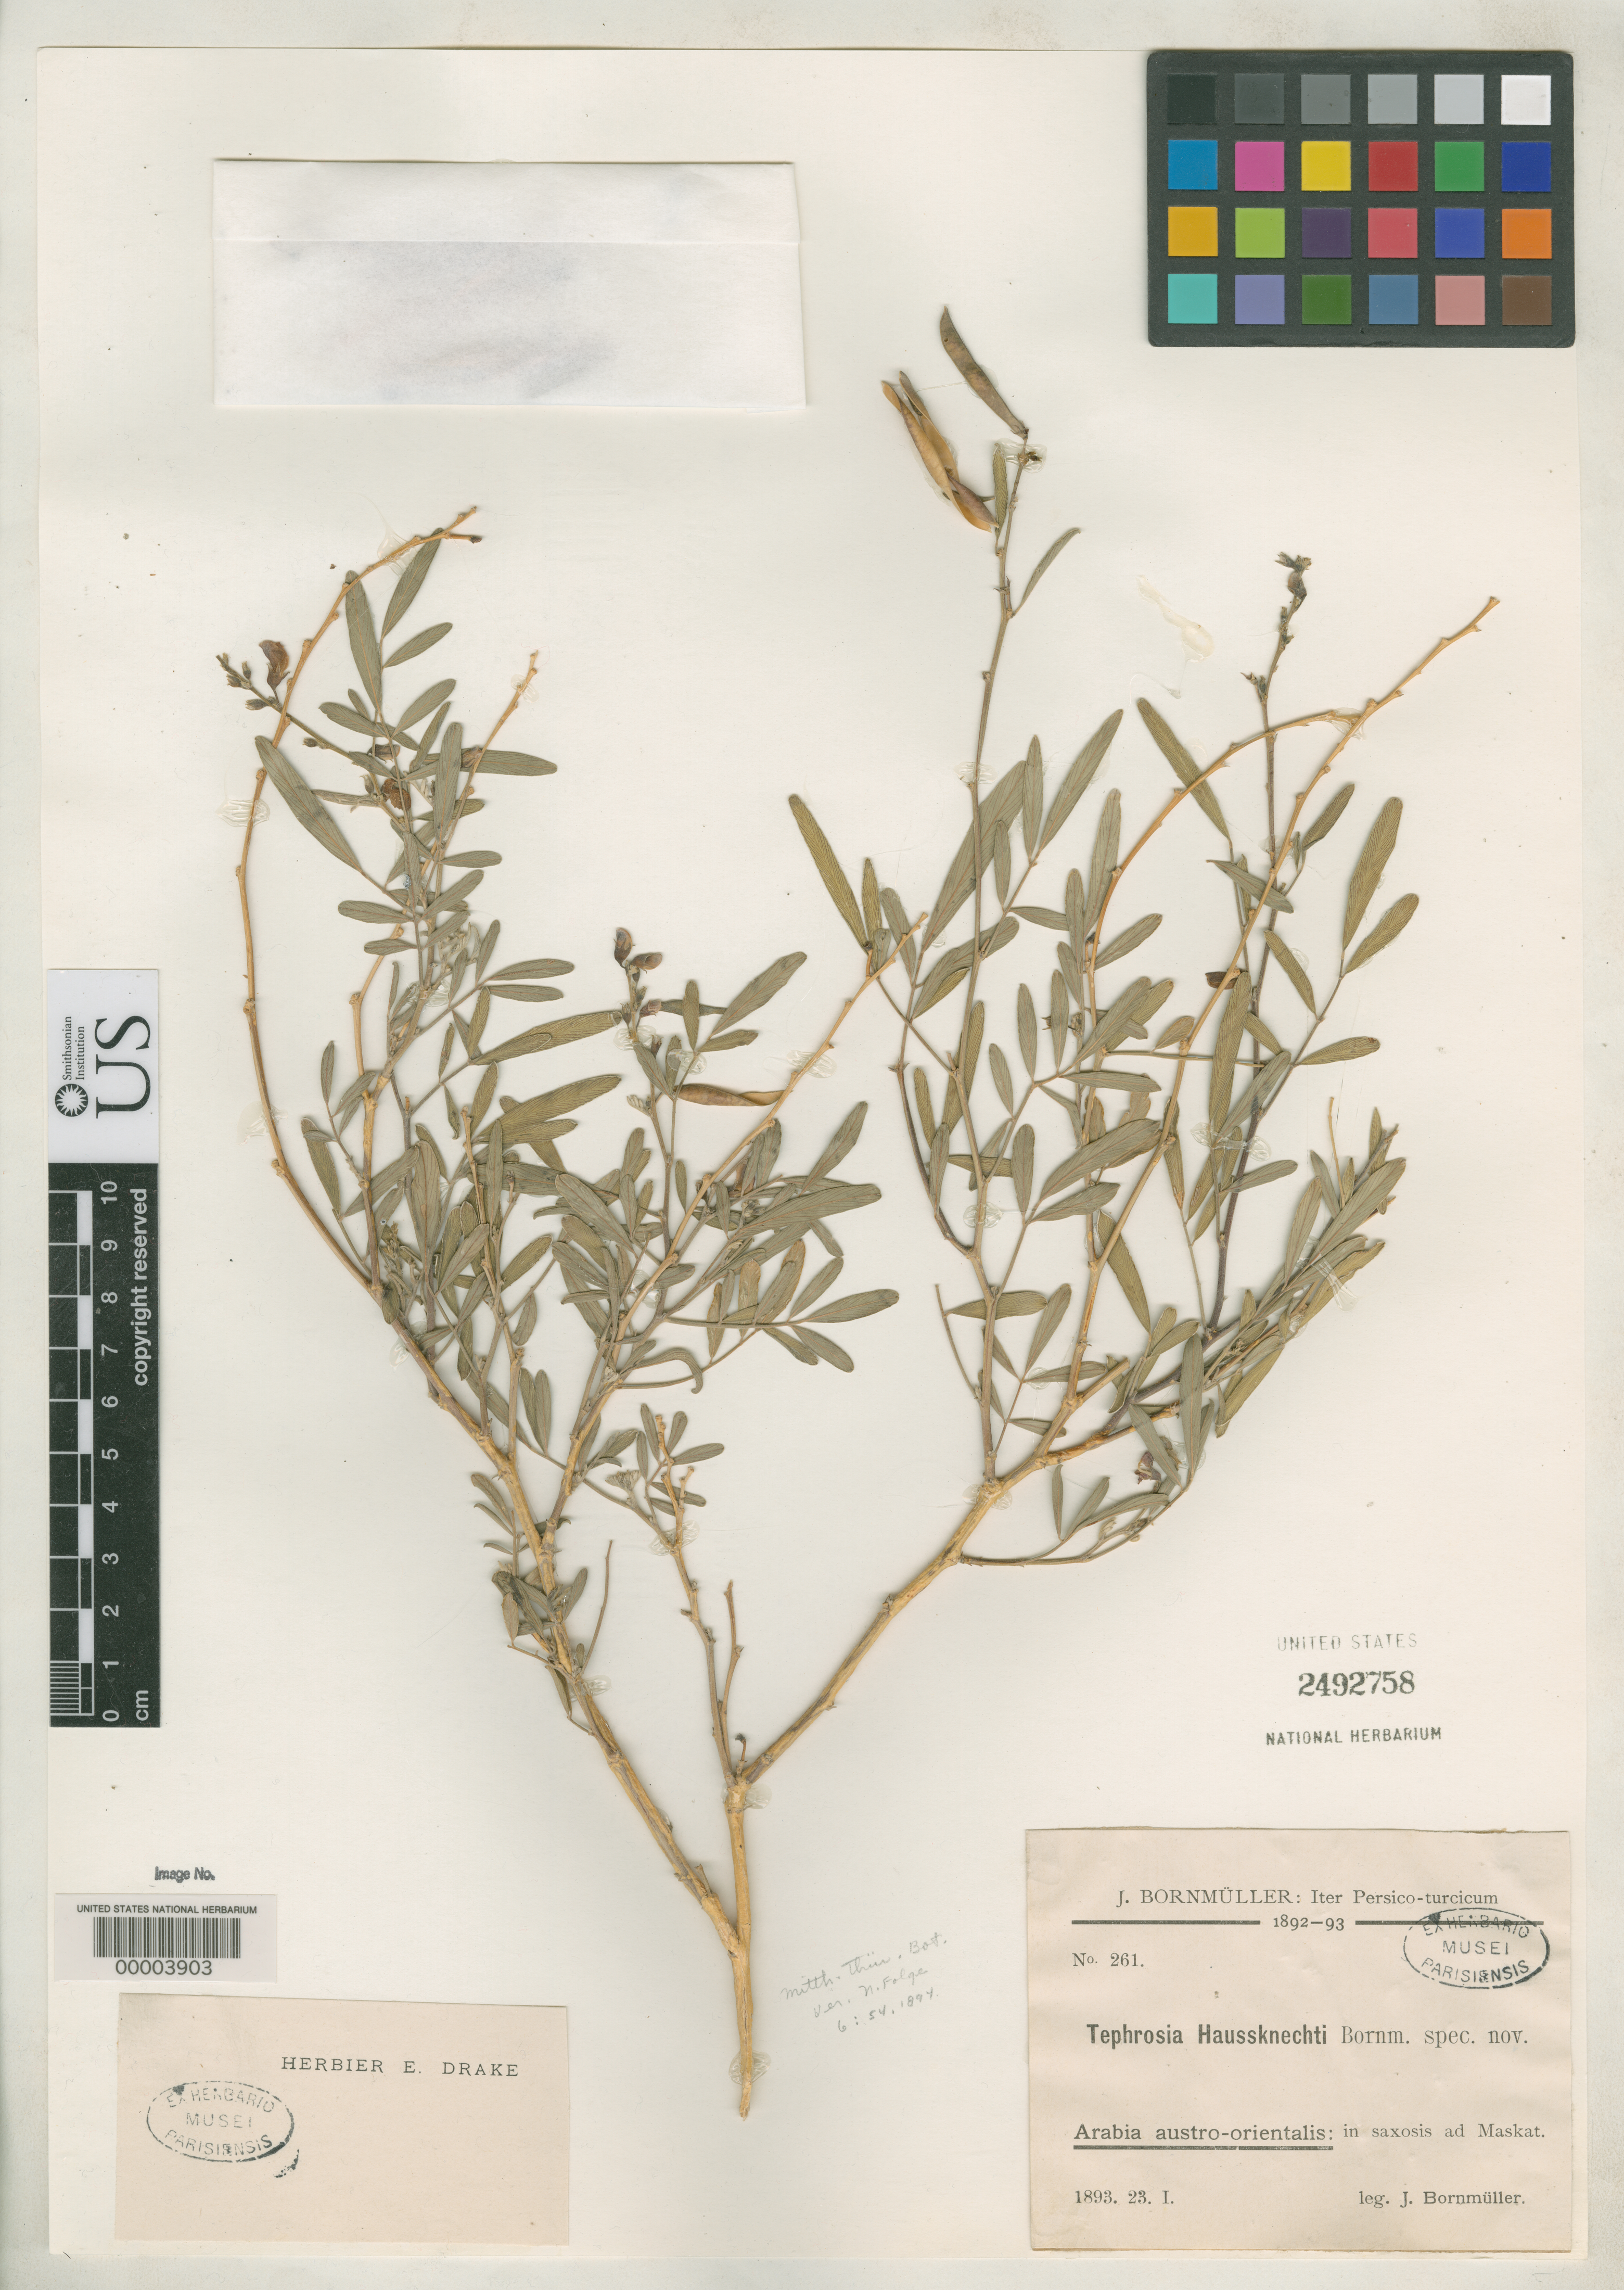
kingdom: Plantae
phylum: Tracheophyta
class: Magnoliopsida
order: Fabales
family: Fabaceae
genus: Tephrosia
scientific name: Tephrosia haussknechti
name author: Bornm.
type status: Type Collection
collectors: J. Bornmüller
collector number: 261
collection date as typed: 23 Jan 1893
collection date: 1893-01-23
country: Oman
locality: Masqat.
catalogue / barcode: US 2492758